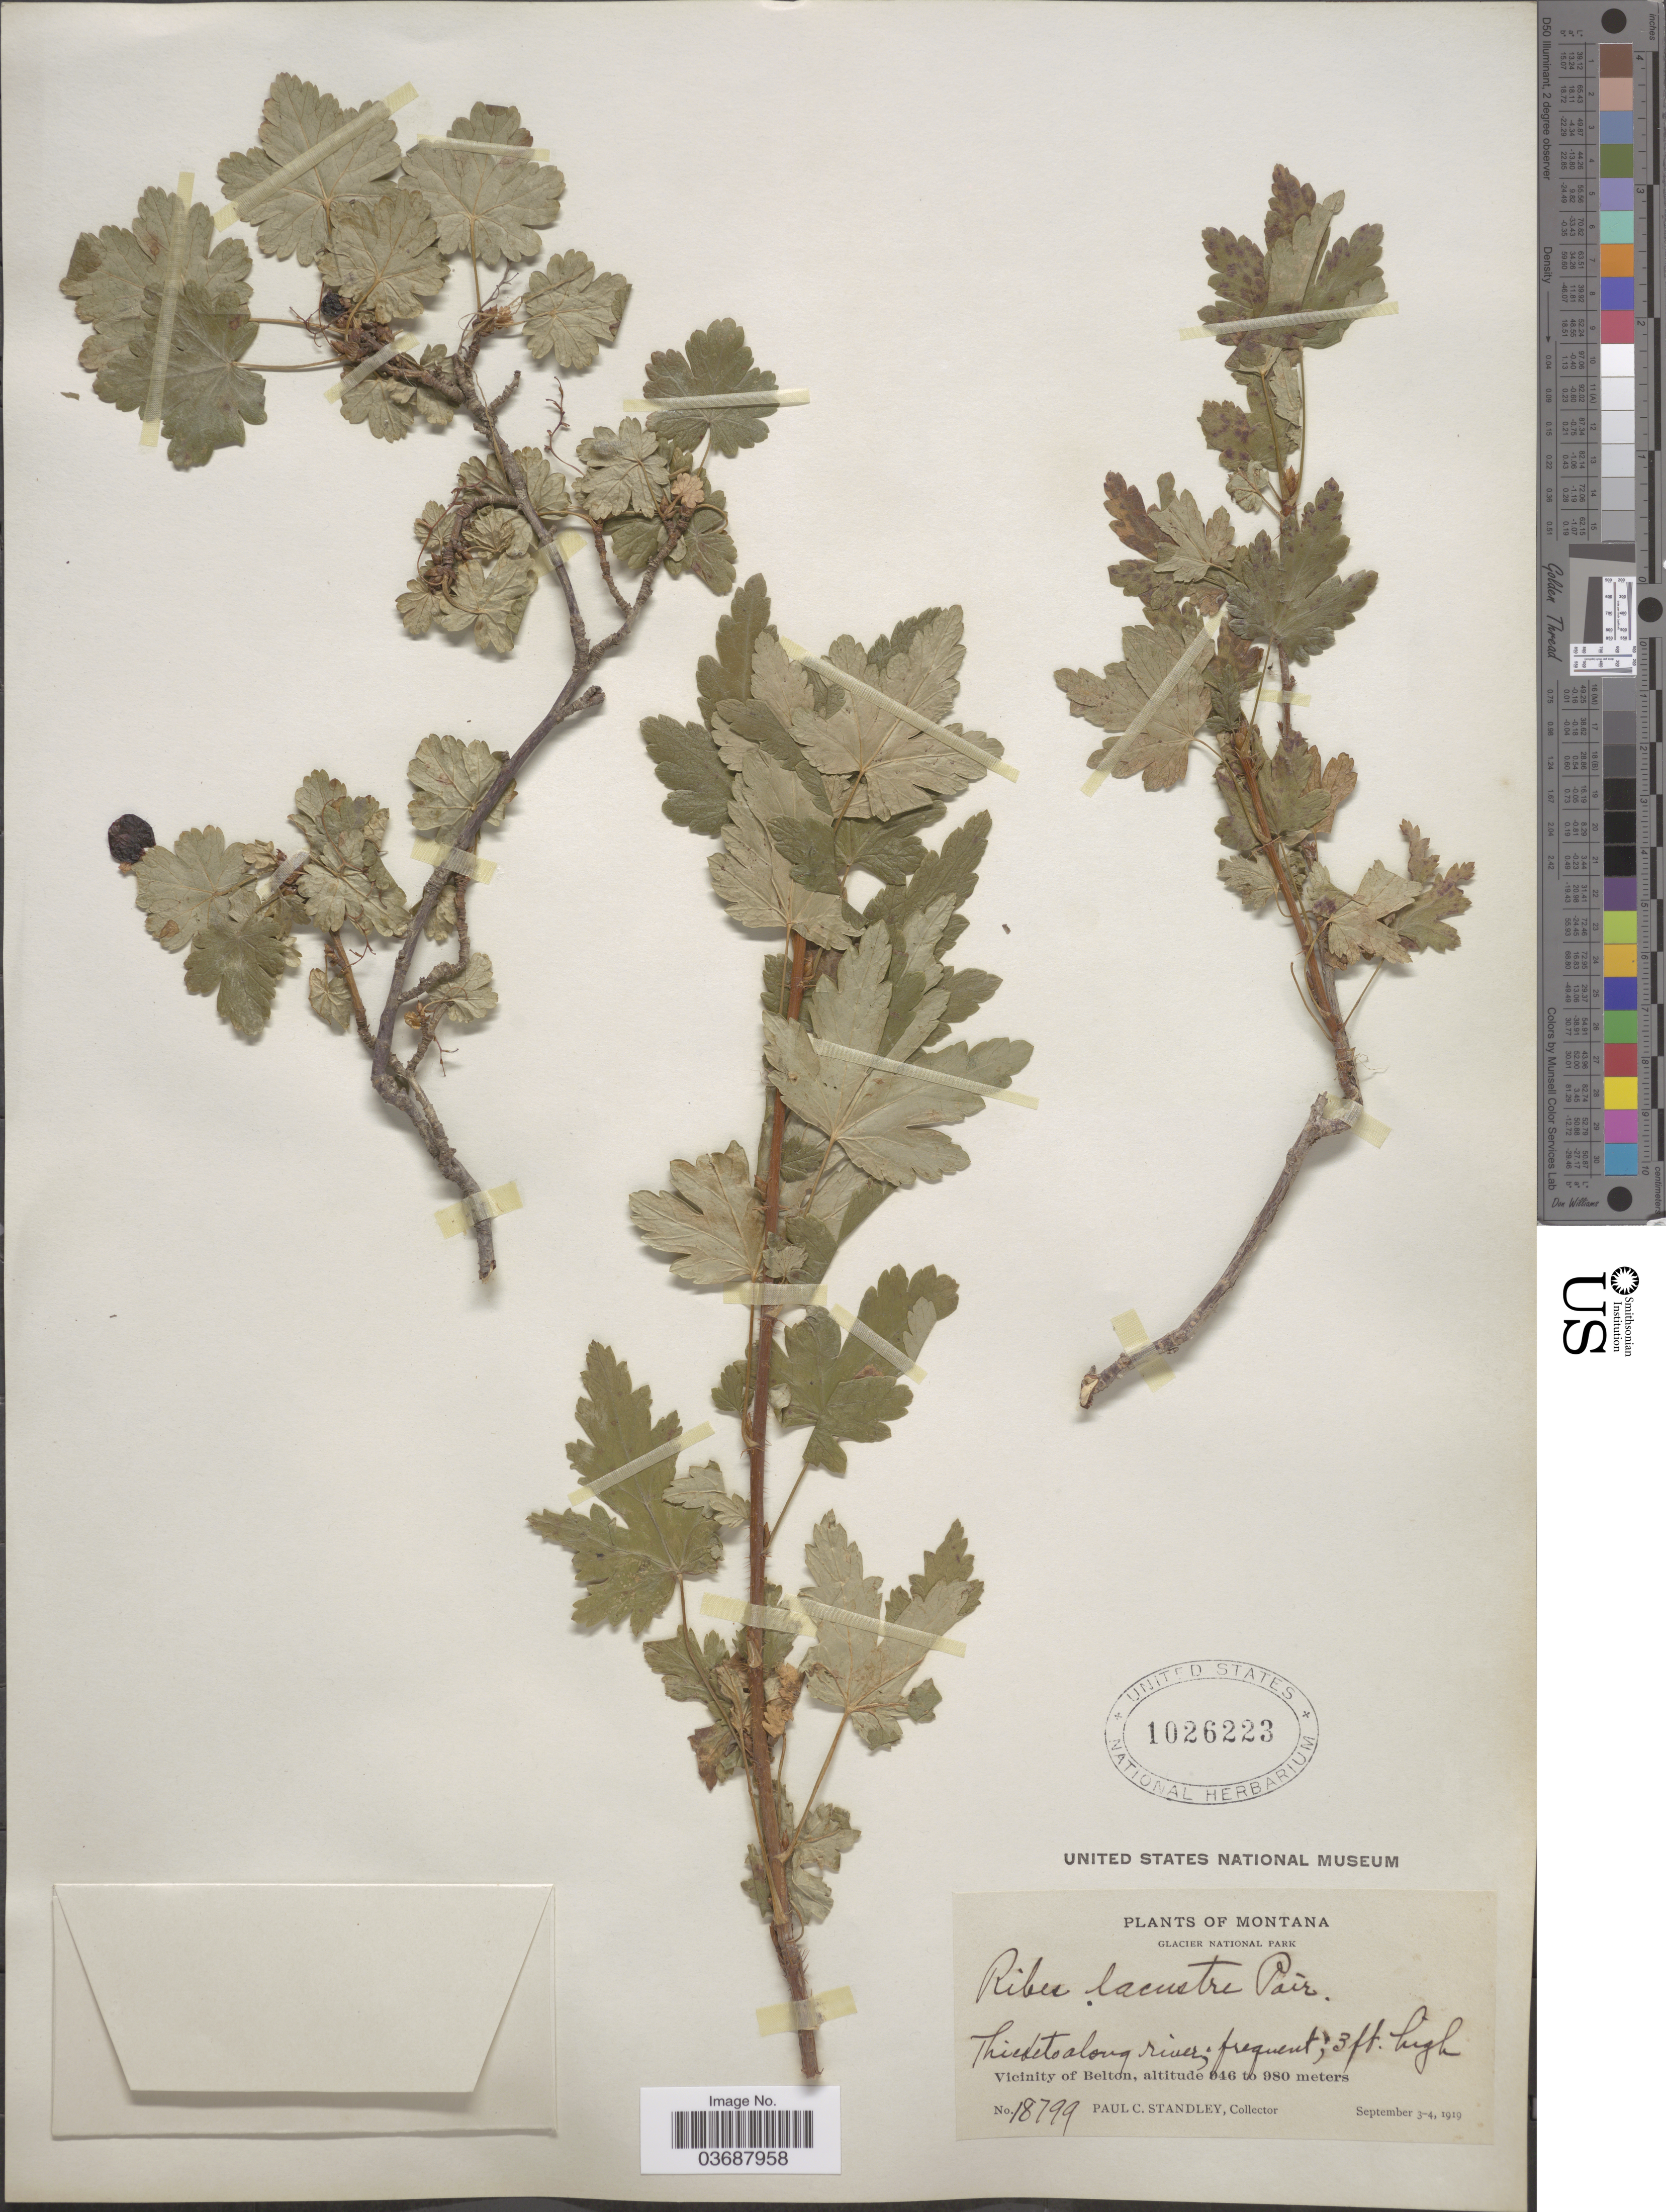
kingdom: Plantae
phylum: Tracheophyta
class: Magnoliopsida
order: Saxifragales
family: Grossulariaceae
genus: Ribes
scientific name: Ribes lacustre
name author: (Pers.) Poir.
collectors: P. C. Standley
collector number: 18799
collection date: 1919-09-03/1919-09-04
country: United States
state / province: Montana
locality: Glacier National Park. Vicinity of Belton.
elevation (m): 946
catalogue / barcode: US 1026223